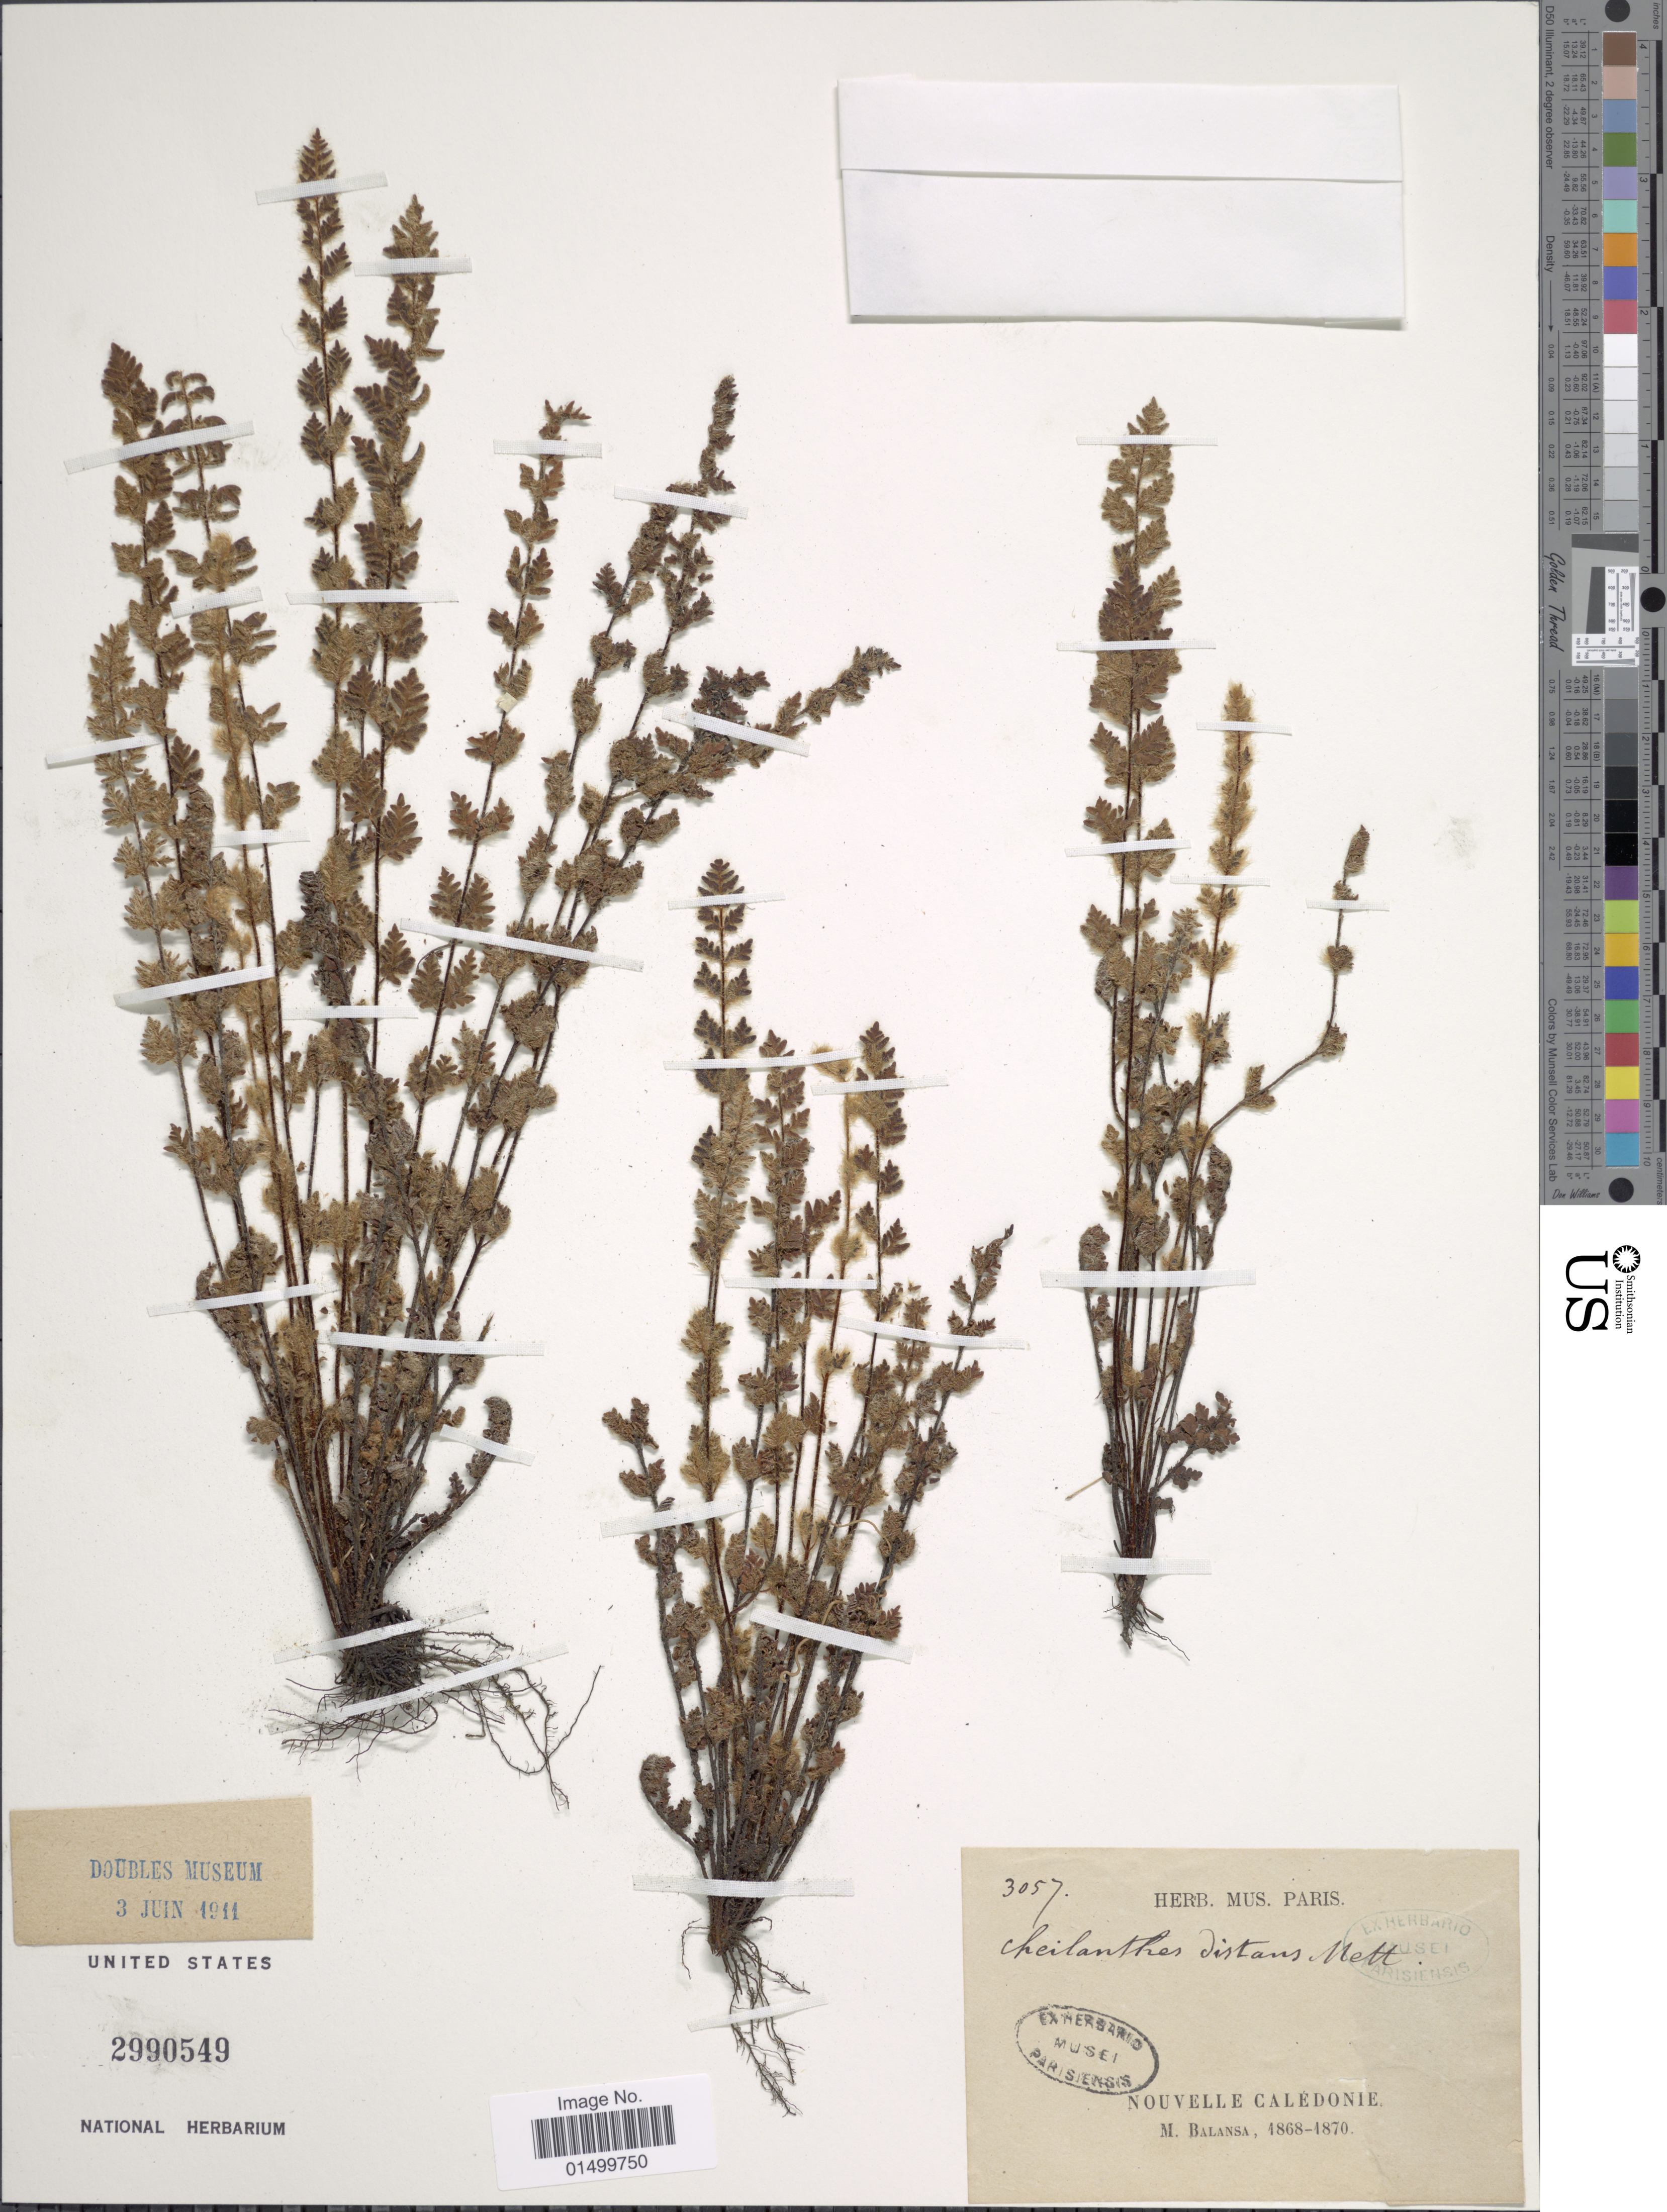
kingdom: Plantae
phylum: Tracheophyta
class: Polypodiopsida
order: Polypodiales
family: Pteridaceae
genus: Cheilanthes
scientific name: Cheilanthes distans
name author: Mett.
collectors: B. Balansa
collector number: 3057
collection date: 1868/1870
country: New Caledonia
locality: Nouvelle Caledonie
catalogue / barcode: US 2990549